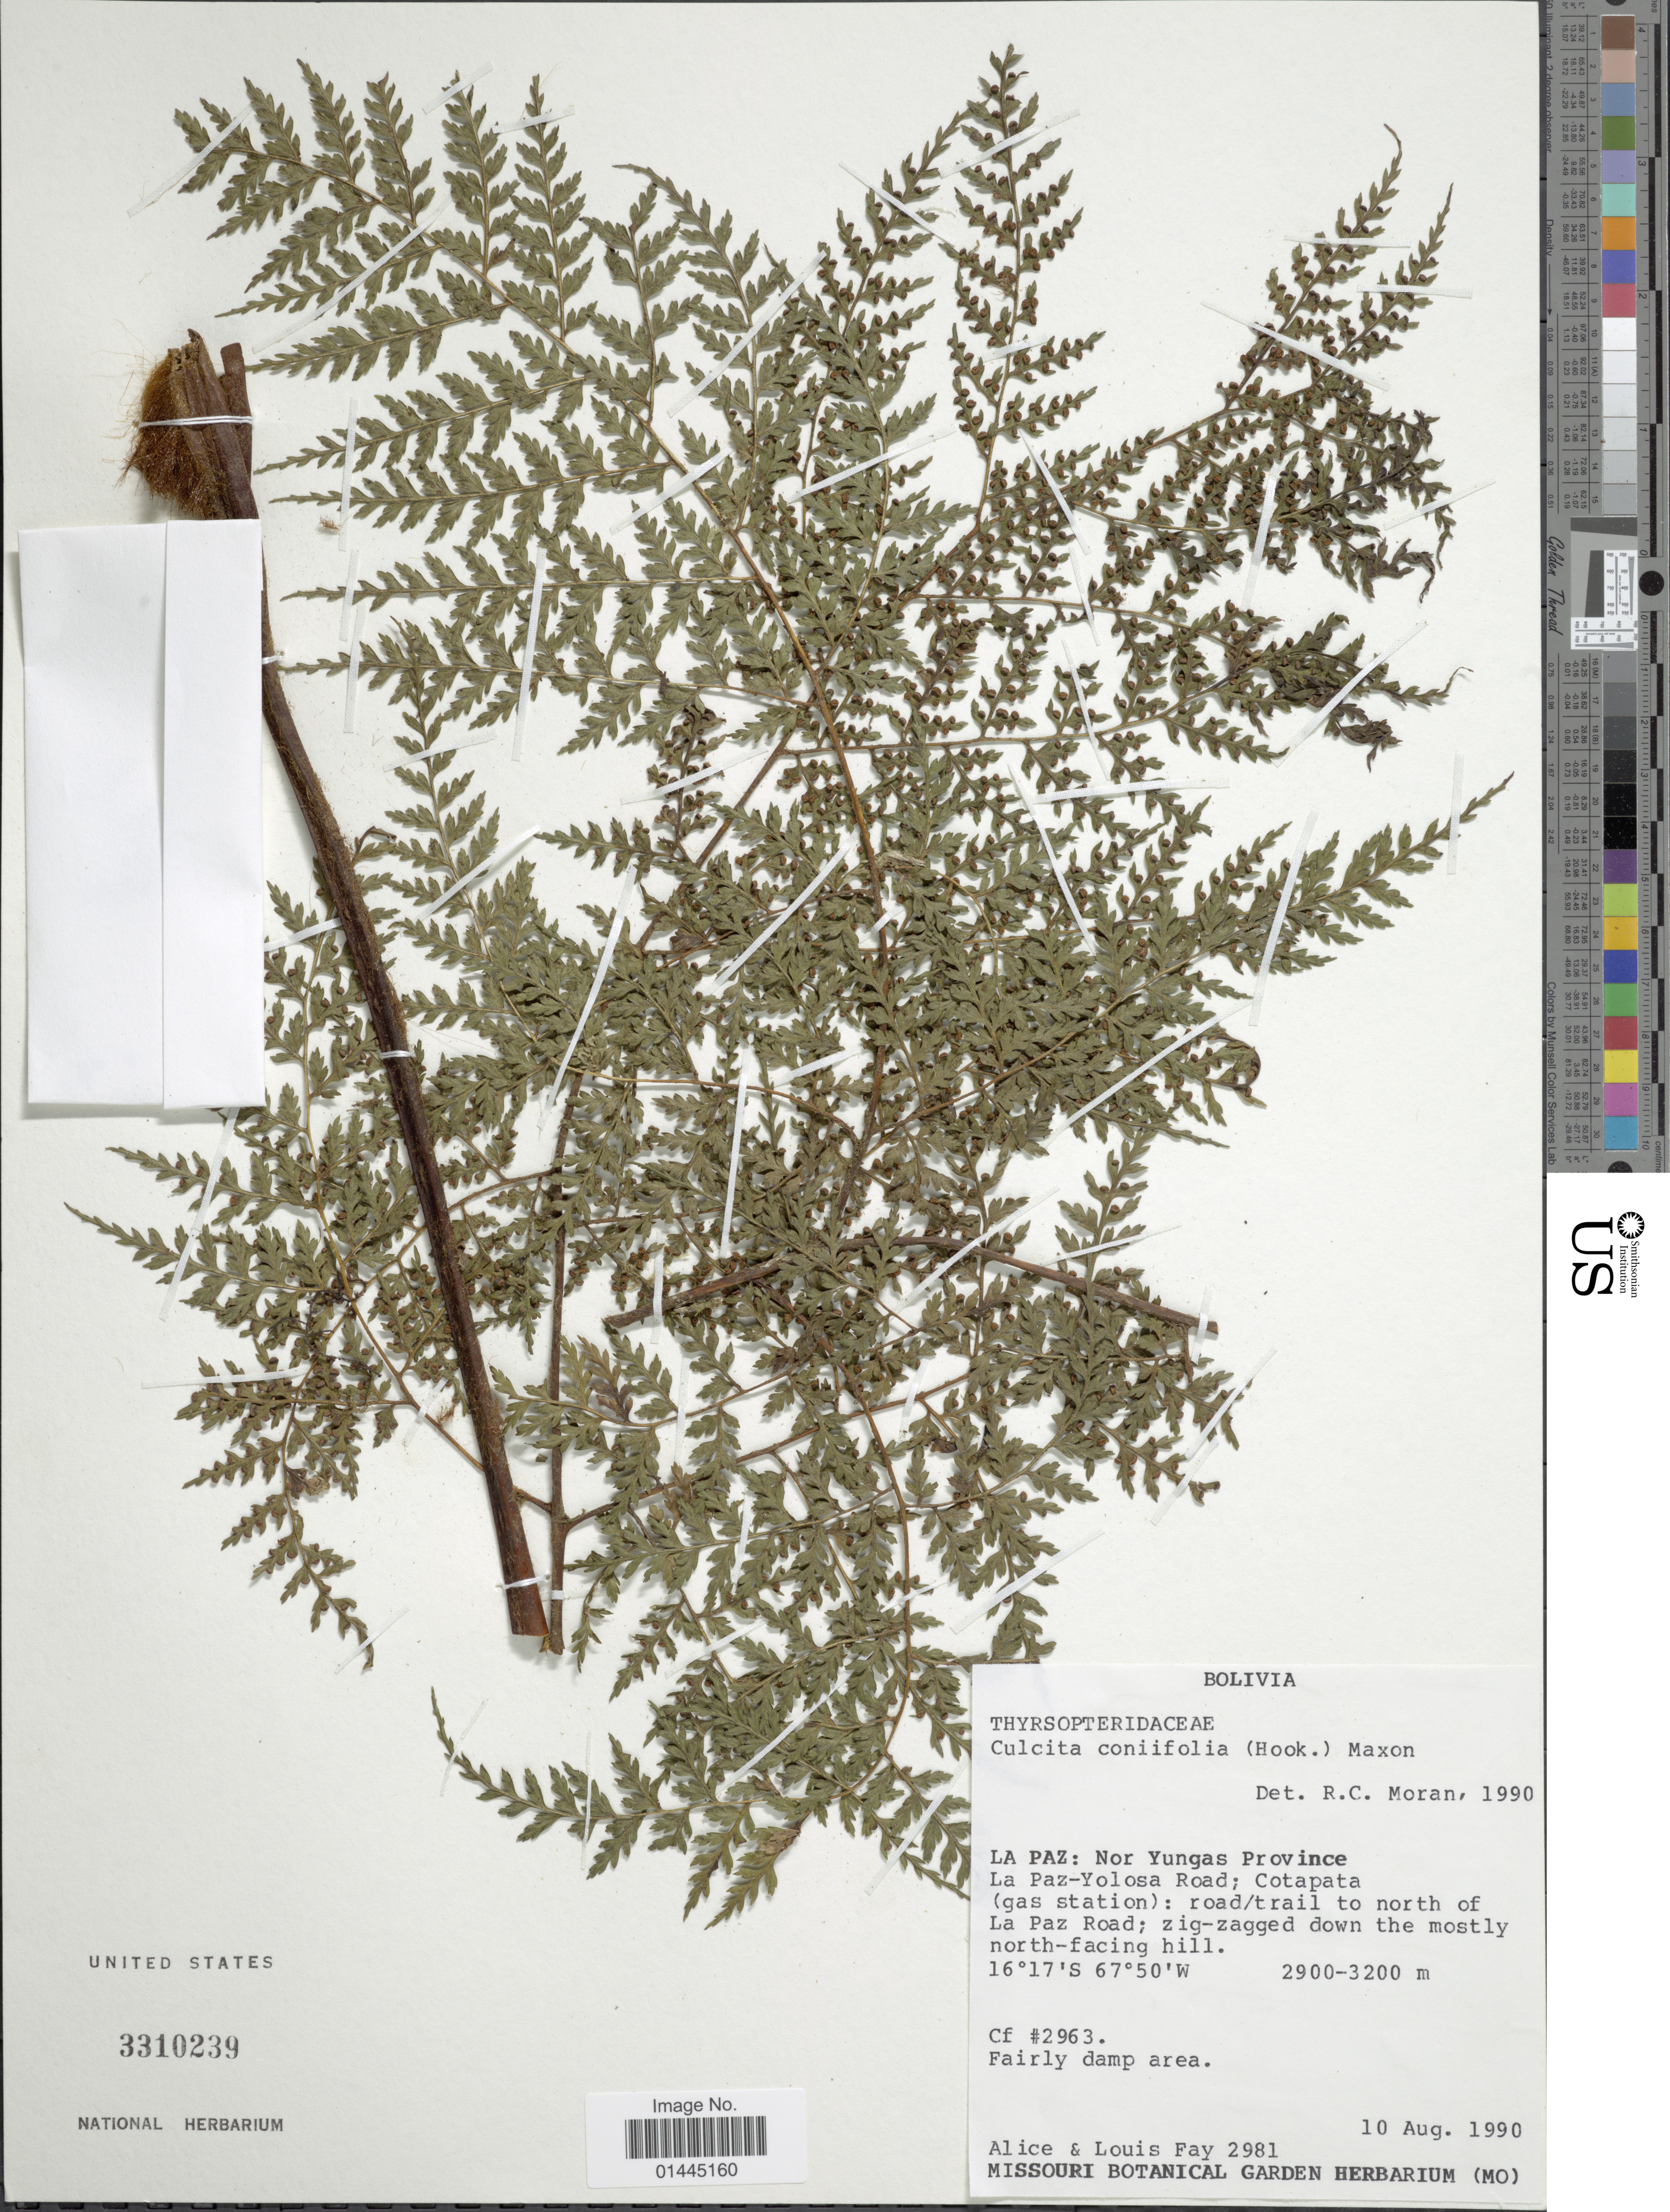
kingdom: Plantae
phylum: Tracheophyta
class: Polypodiopsida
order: Cyatheales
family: Culcitaceae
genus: Culcita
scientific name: Culcita coniifolia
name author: (Hook.) Maxon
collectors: A. Fay & L. Fay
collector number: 2981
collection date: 1990-08-10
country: Bolivia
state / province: La Paz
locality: Nor Yungas Province, La Paz-Yolosa Road; Cotapata (gas station): road/trail to north of La Paz Road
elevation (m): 2900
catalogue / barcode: US 3310239